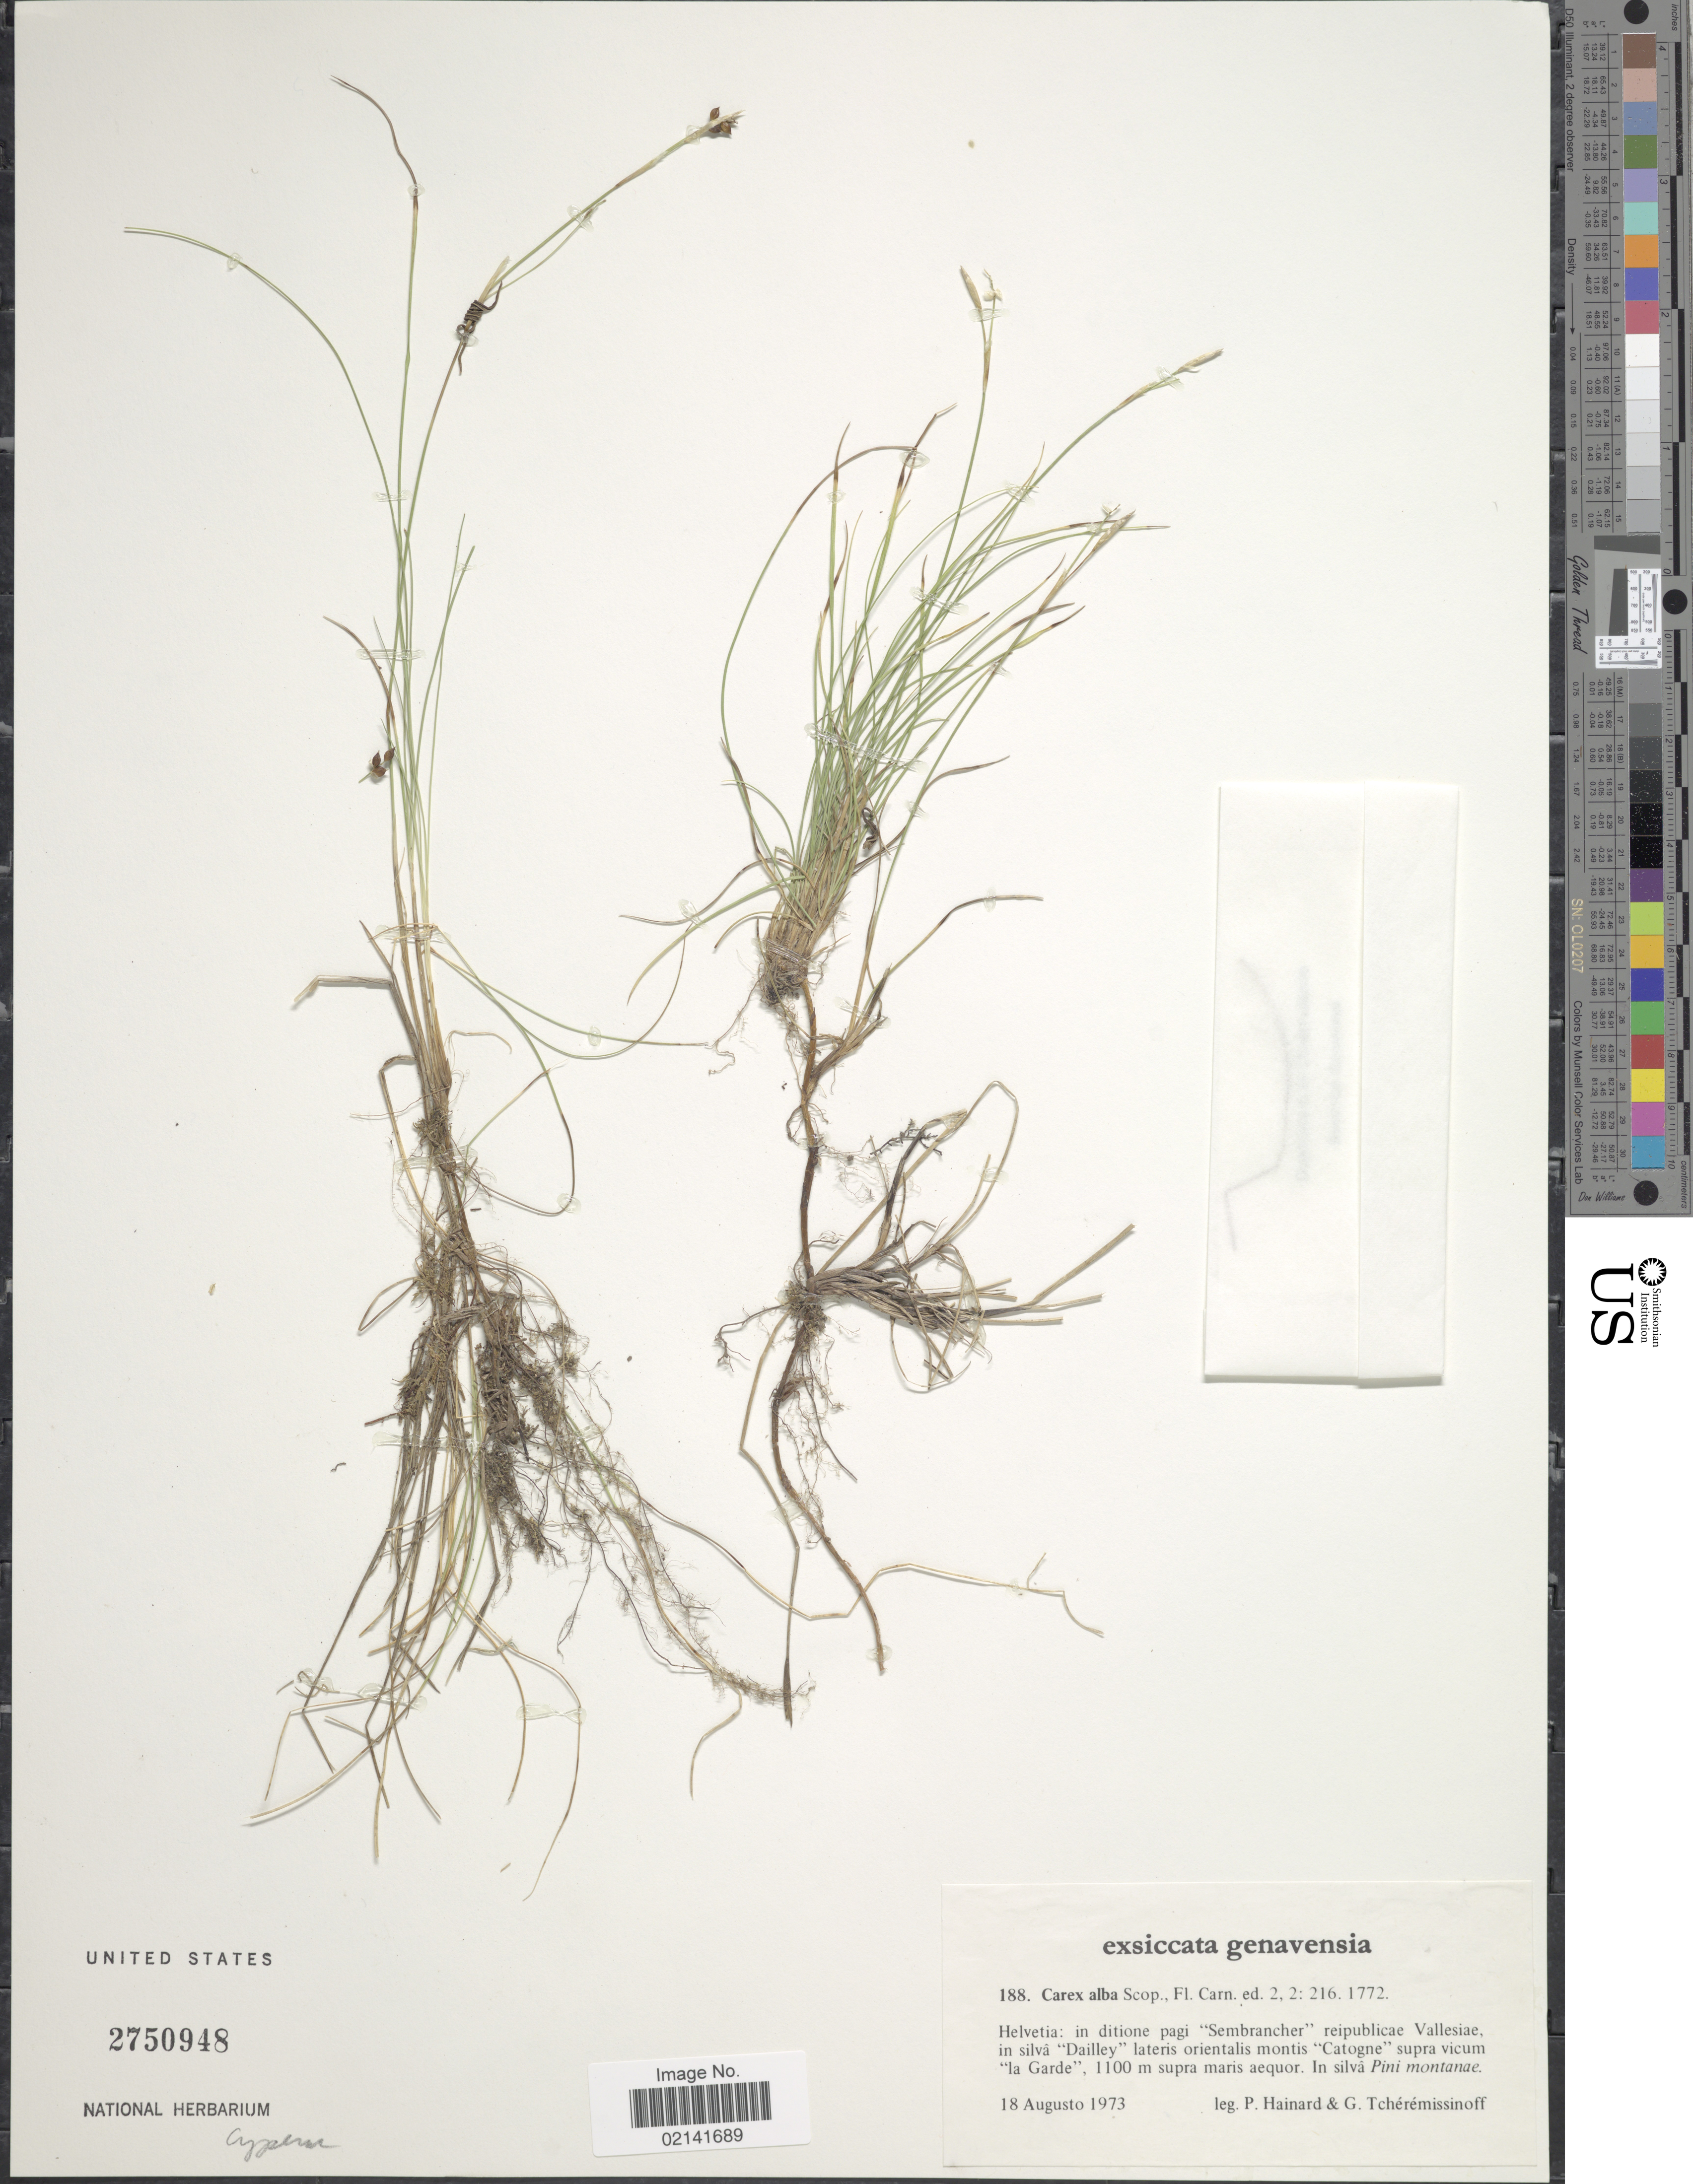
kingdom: Plantae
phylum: Tracheophyta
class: Liliopsida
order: Poales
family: Cyperaceae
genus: Carex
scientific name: Carex alba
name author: Scop.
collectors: P. Hainard & G. Tcheremissinoff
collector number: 188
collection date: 1973-08-18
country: Switzerland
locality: Helvetia: in ditione pagi "Sembrancher" reipublicae Vallesiae, in silva : Dailley lateris orientalis montis "Catogne" supra vicum "La Garde"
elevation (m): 1100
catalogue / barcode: US 2750948